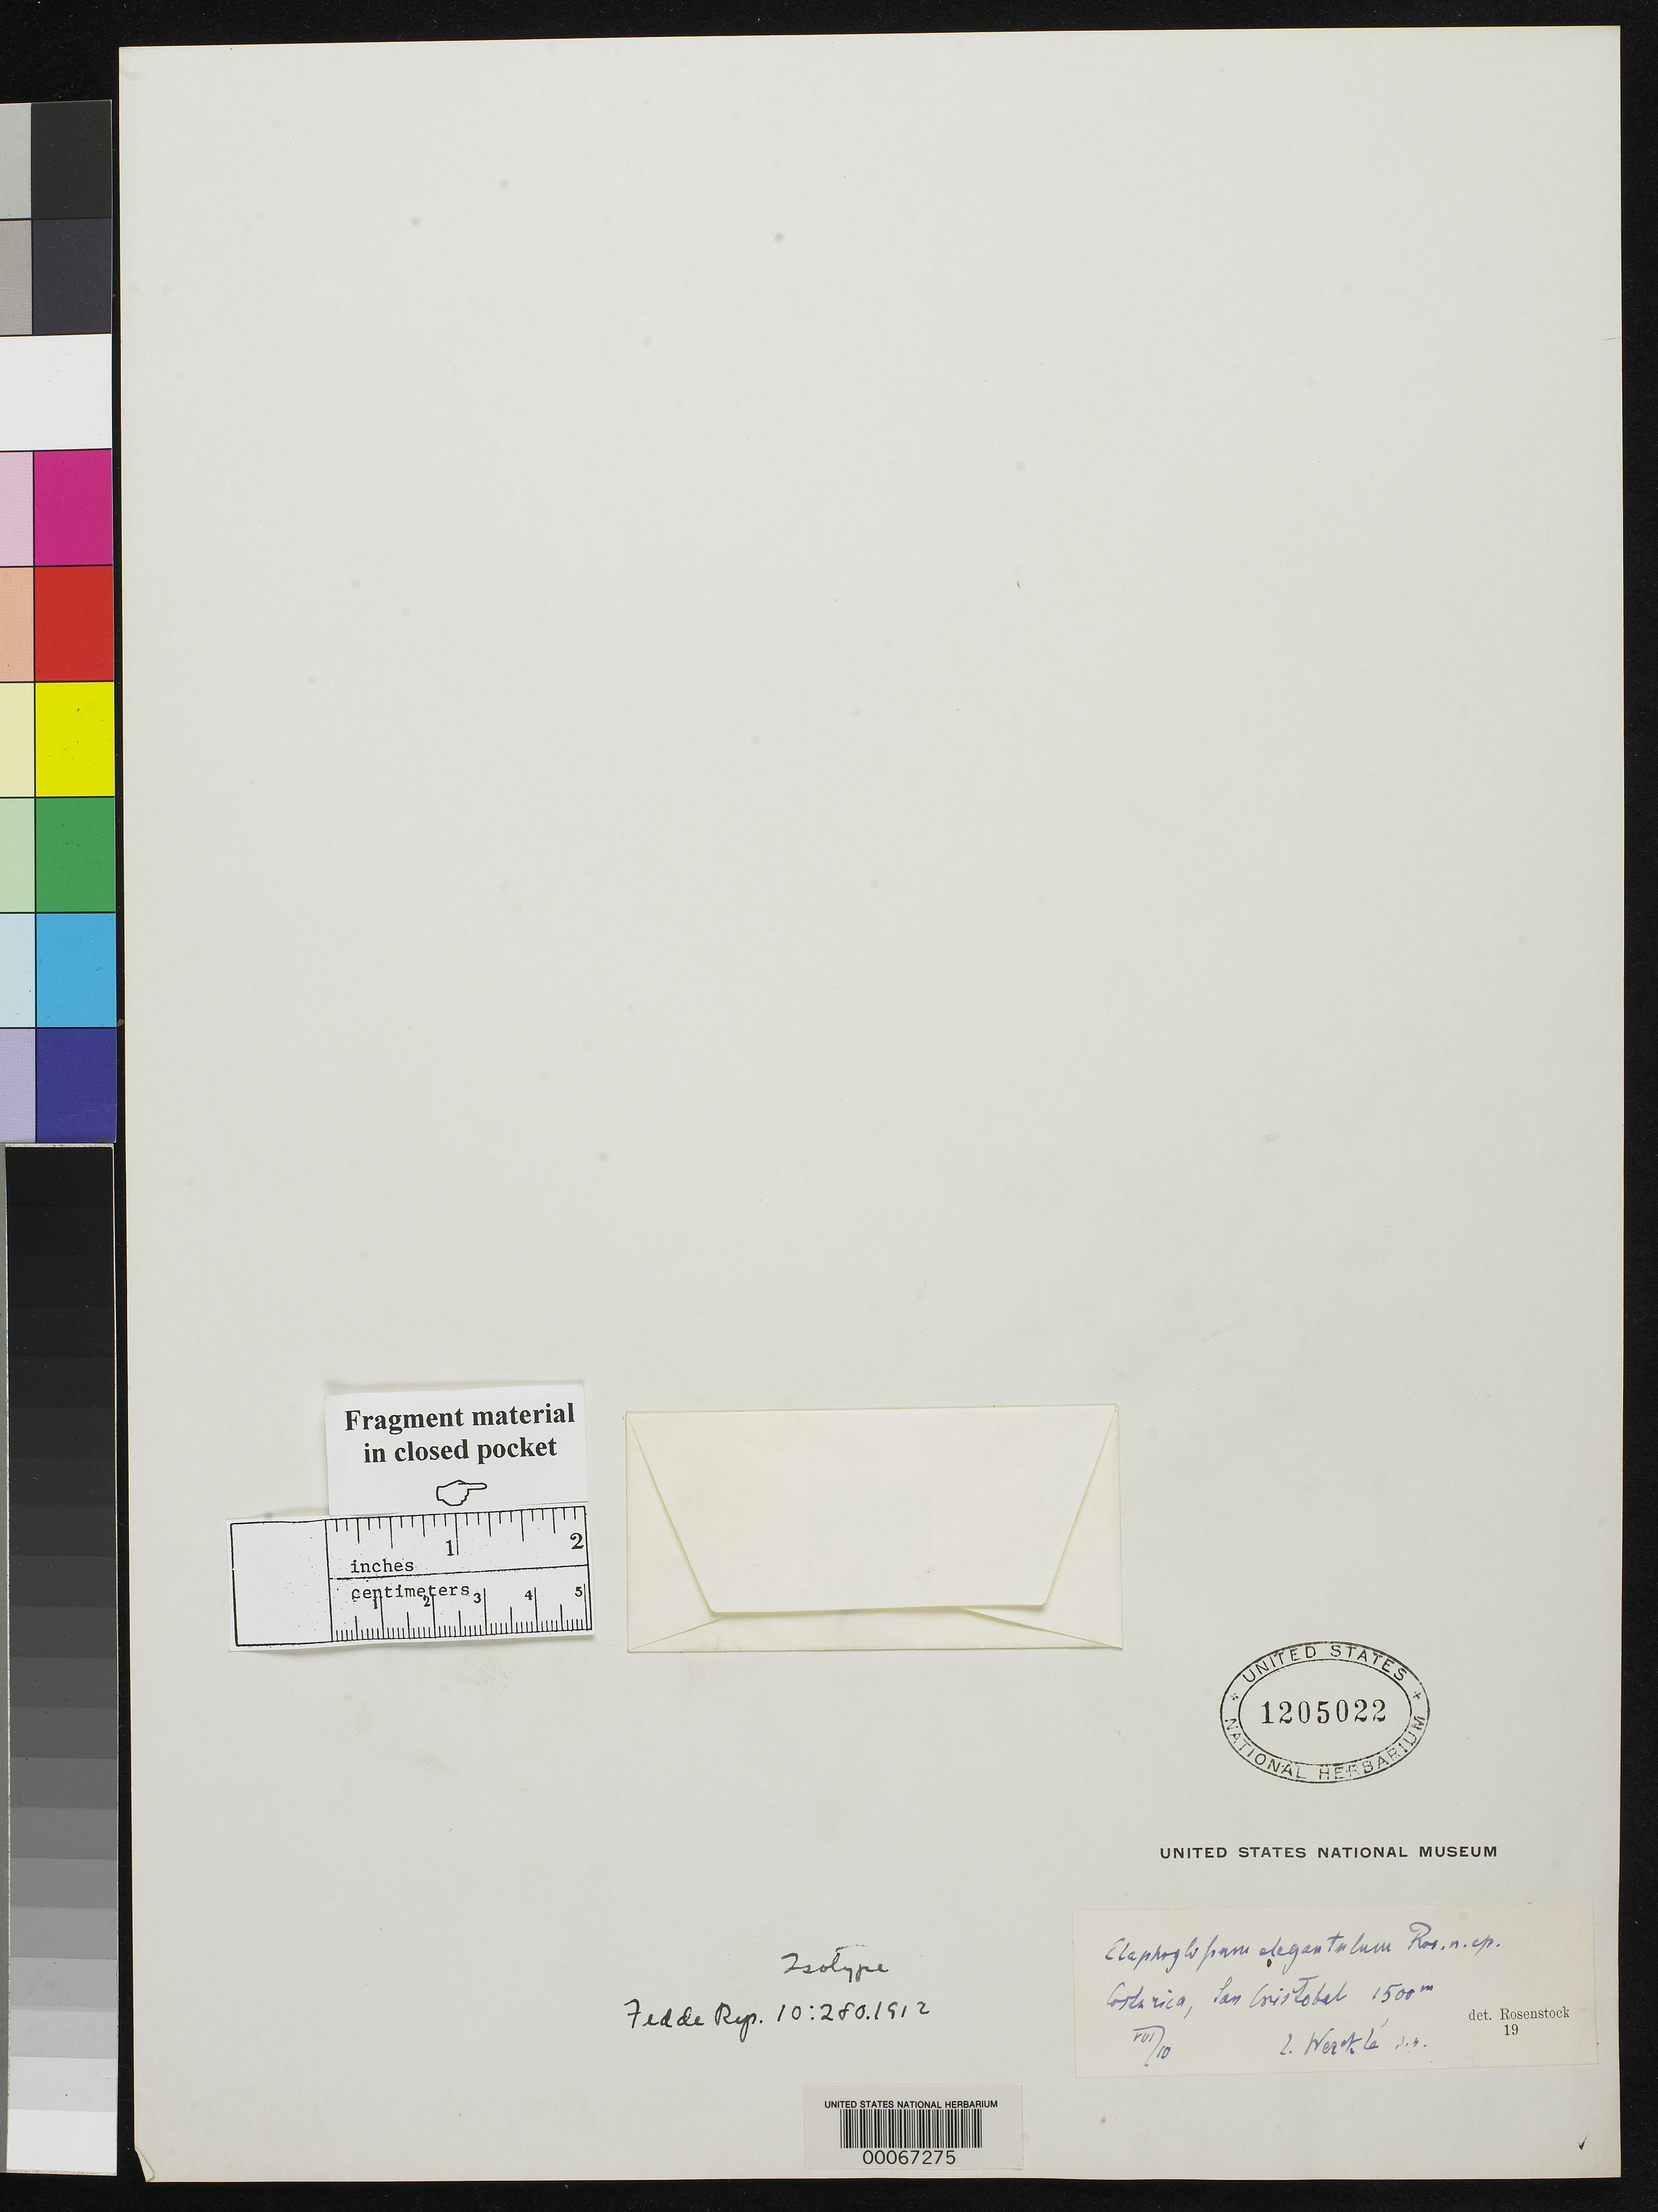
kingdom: Plantae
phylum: Tracheophyta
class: Polypodiopsida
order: Polypodiales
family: Dryopteridaceae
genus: Elaphoglossum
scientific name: Elaphoglossum elegantulum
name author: Rosenst.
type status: Isotype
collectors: C. C Wercklé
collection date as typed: Aug 1910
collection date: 1910-08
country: Costa Rica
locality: San Cristobal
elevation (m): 1500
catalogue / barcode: US 1205022